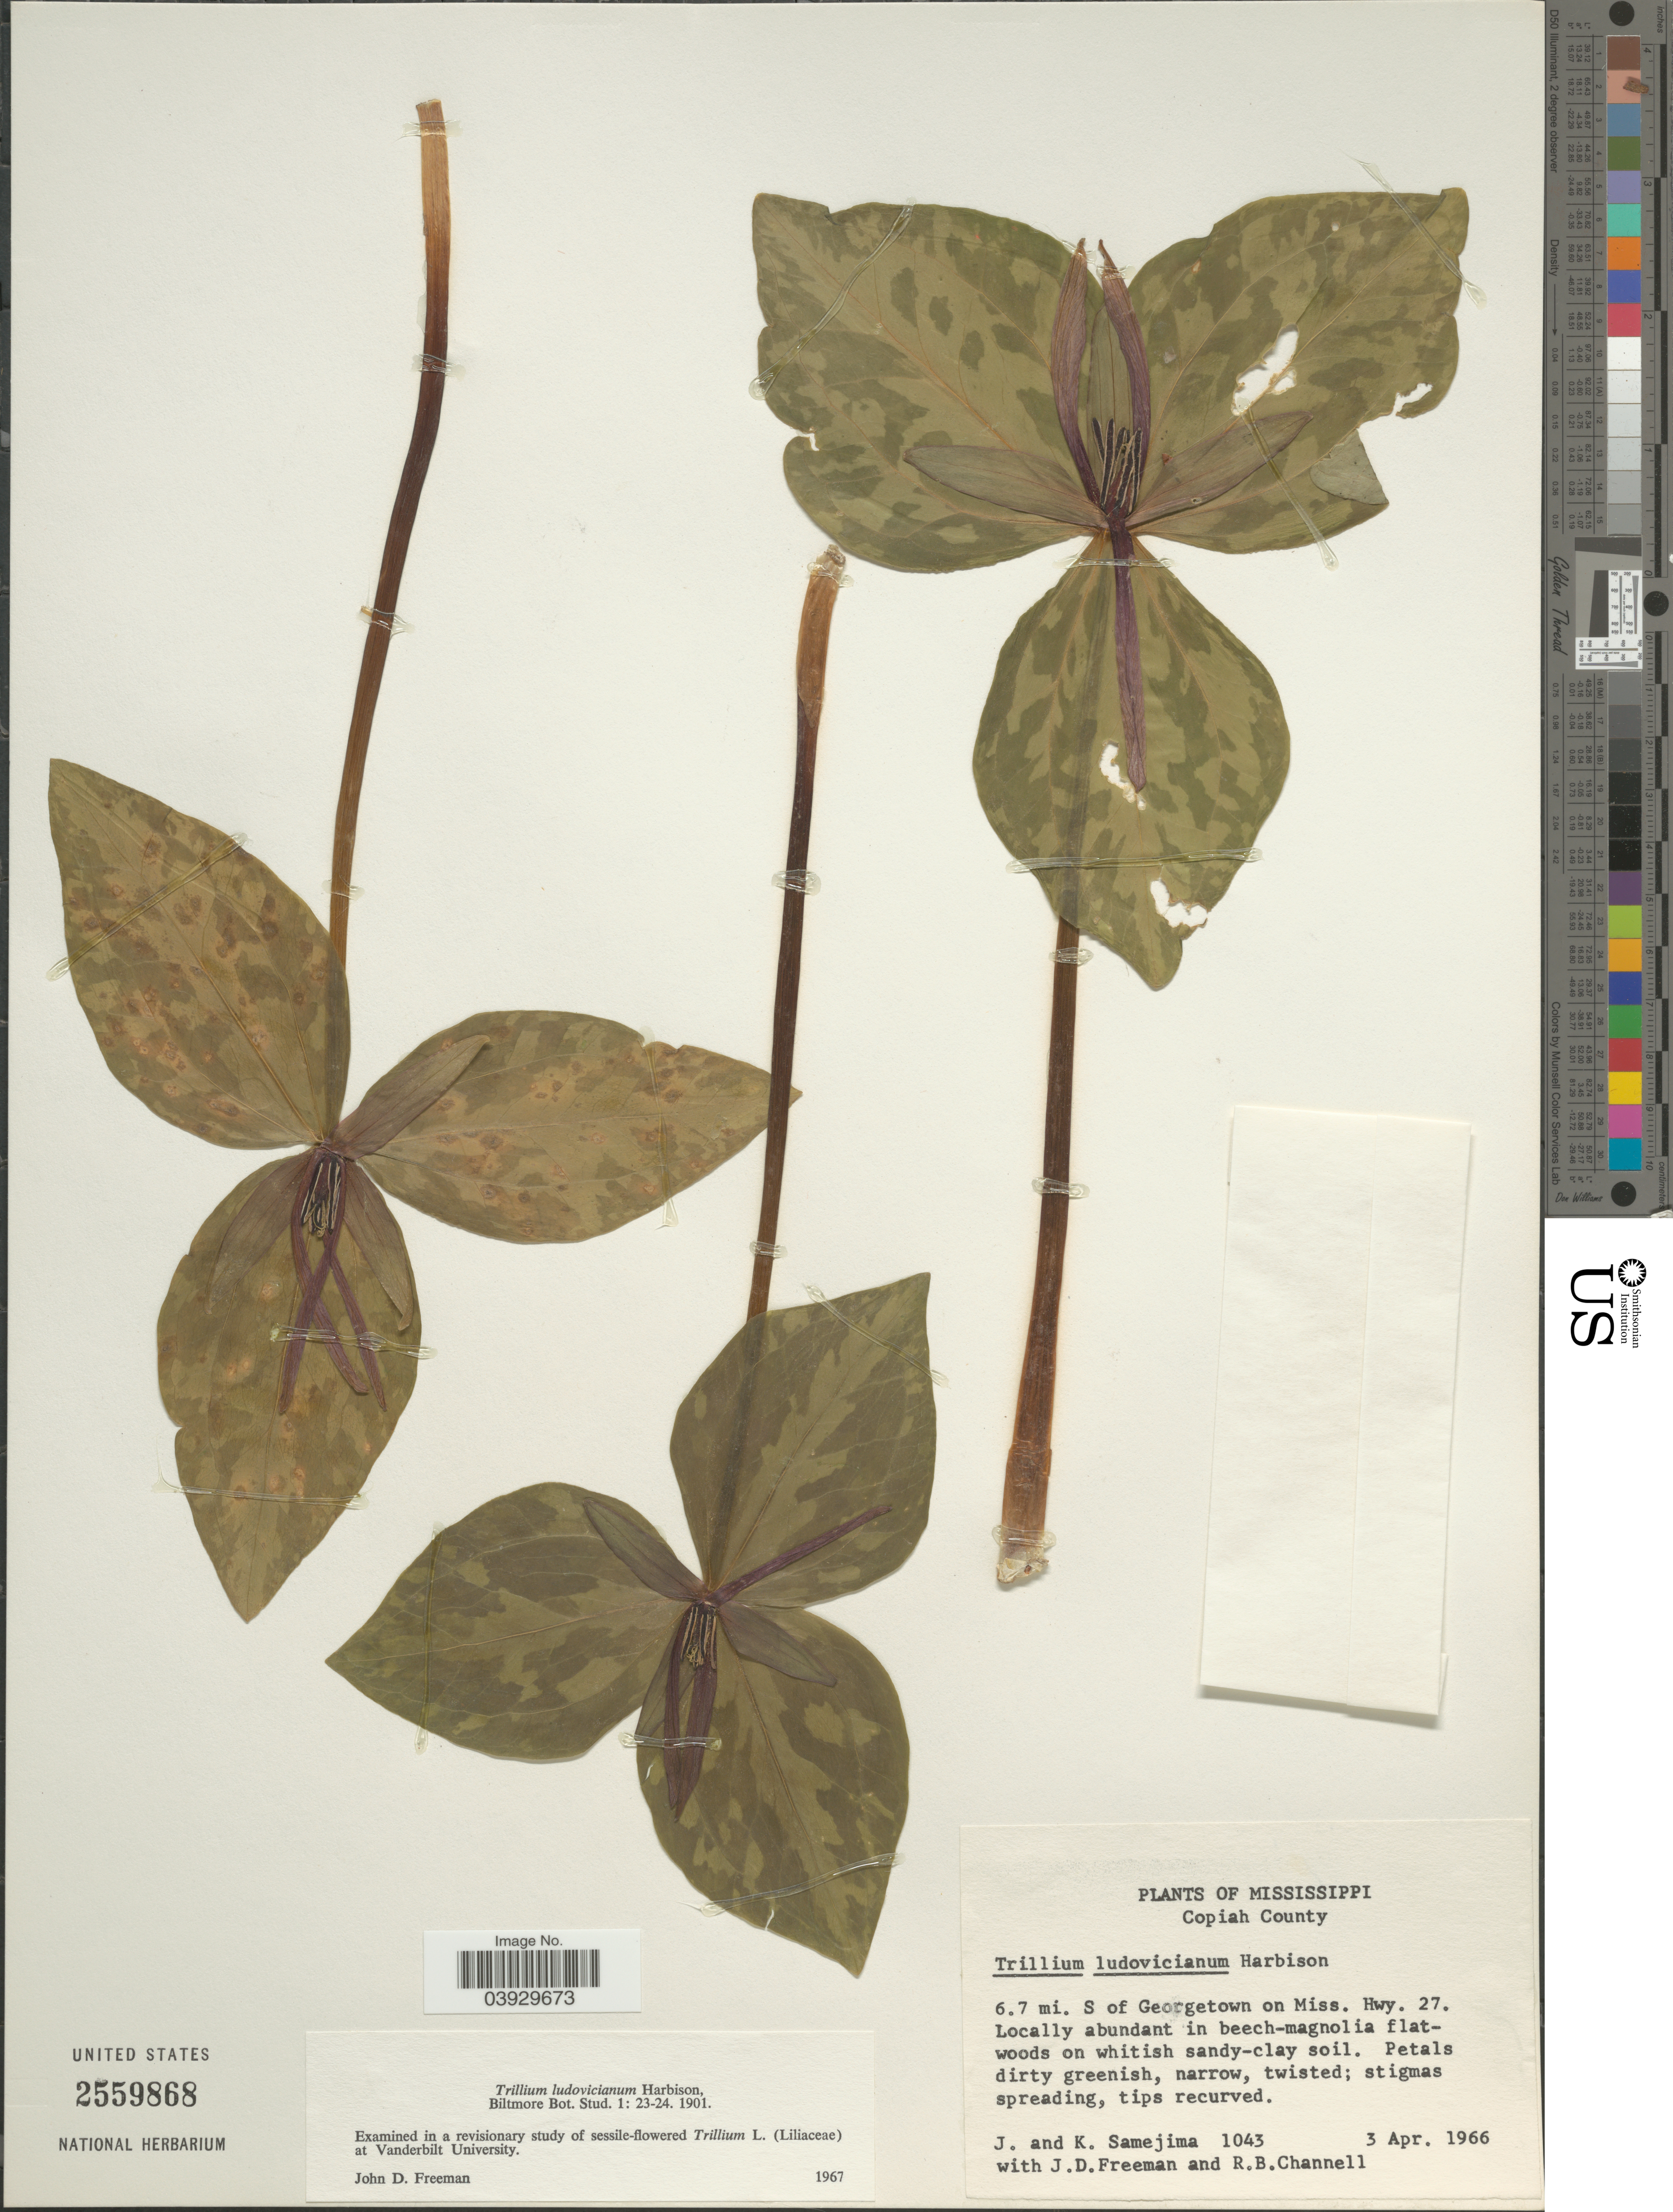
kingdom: Plantae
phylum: Tracheophyta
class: Liliopsida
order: Liliales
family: Melanthiaceae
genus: Trillium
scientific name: Trillium ludovicianum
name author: Harb.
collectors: J. Samejima, K. Samejima, J. Freeman & R. B. Channell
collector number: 1043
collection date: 1966-04-03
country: United States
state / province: Mississippi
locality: Copiah County. 6.7 mi. S of Georgetown on Miss. Hwy. 27.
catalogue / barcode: US 2559868